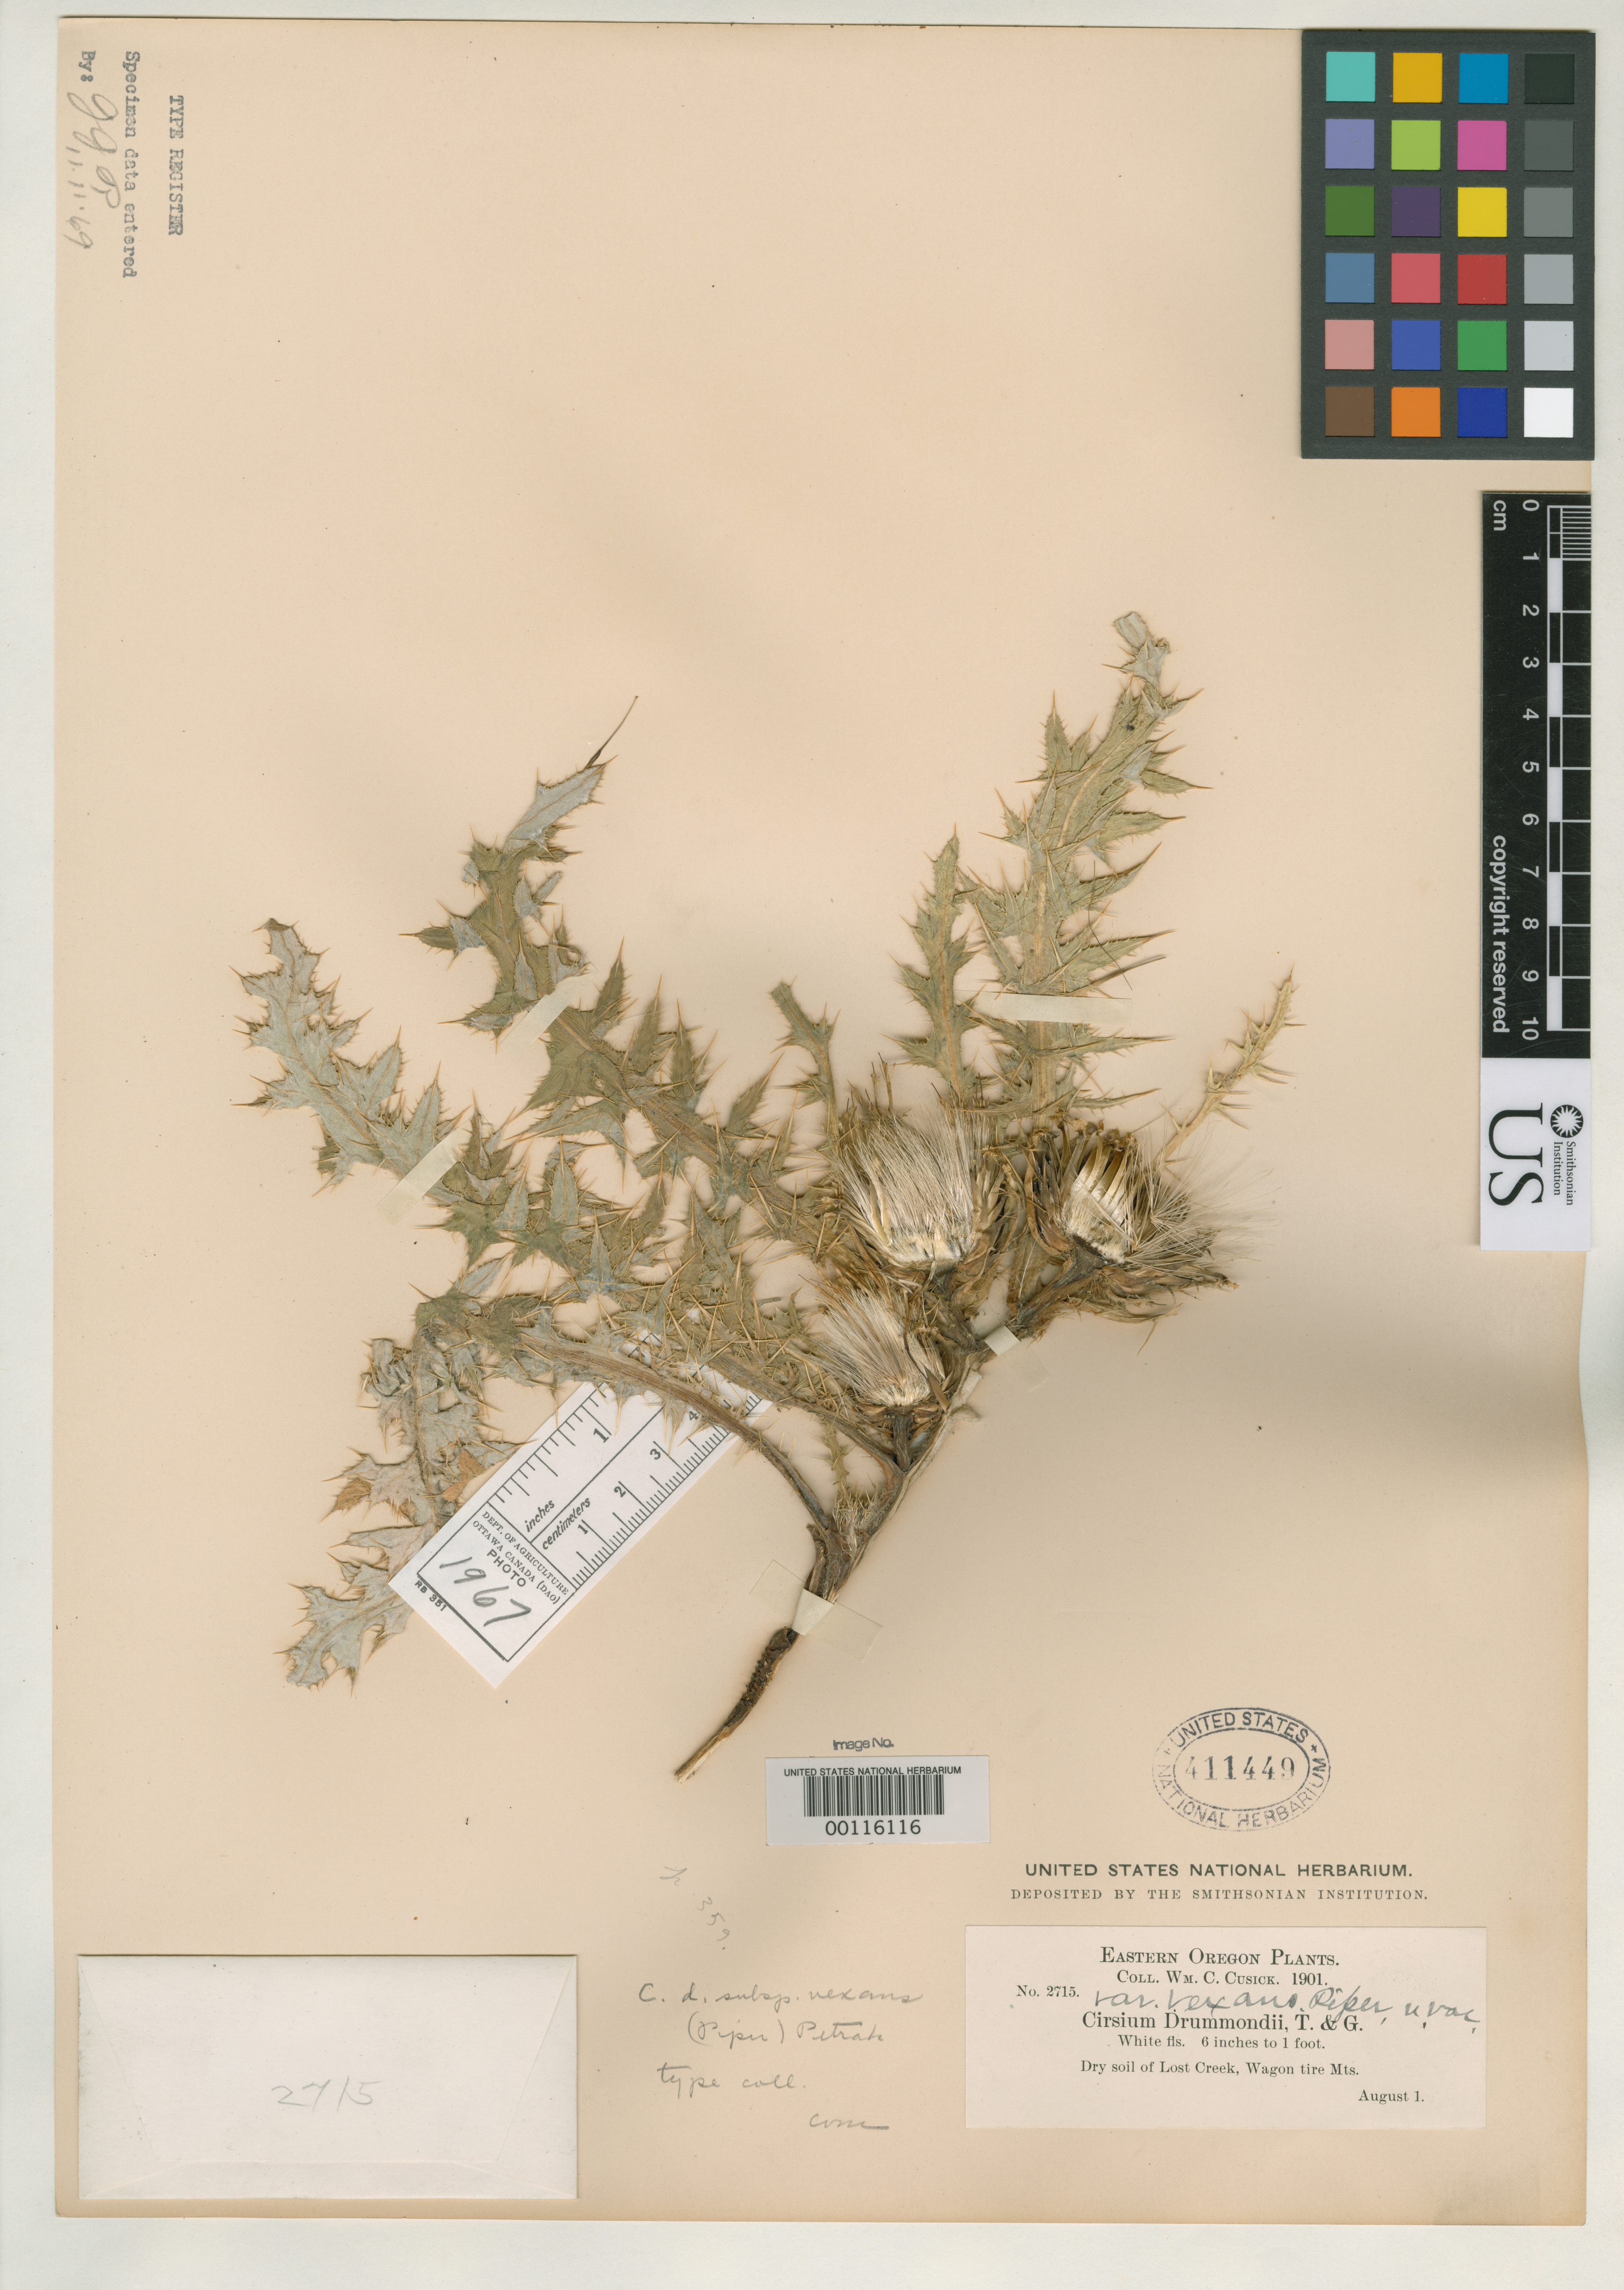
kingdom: Plantae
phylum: Tracheophyta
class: Magnoliopsida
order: Asterales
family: Asteraceae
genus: Cirsium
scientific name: Cirsium drummondii subsp. vexans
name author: Petr.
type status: Type Collection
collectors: W. C. Cusick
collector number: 2715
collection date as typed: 01 Aug 1901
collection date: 1901-08-01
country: United States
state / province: Oregon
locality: Wagon Tire Mountain.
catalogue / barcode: US 411449